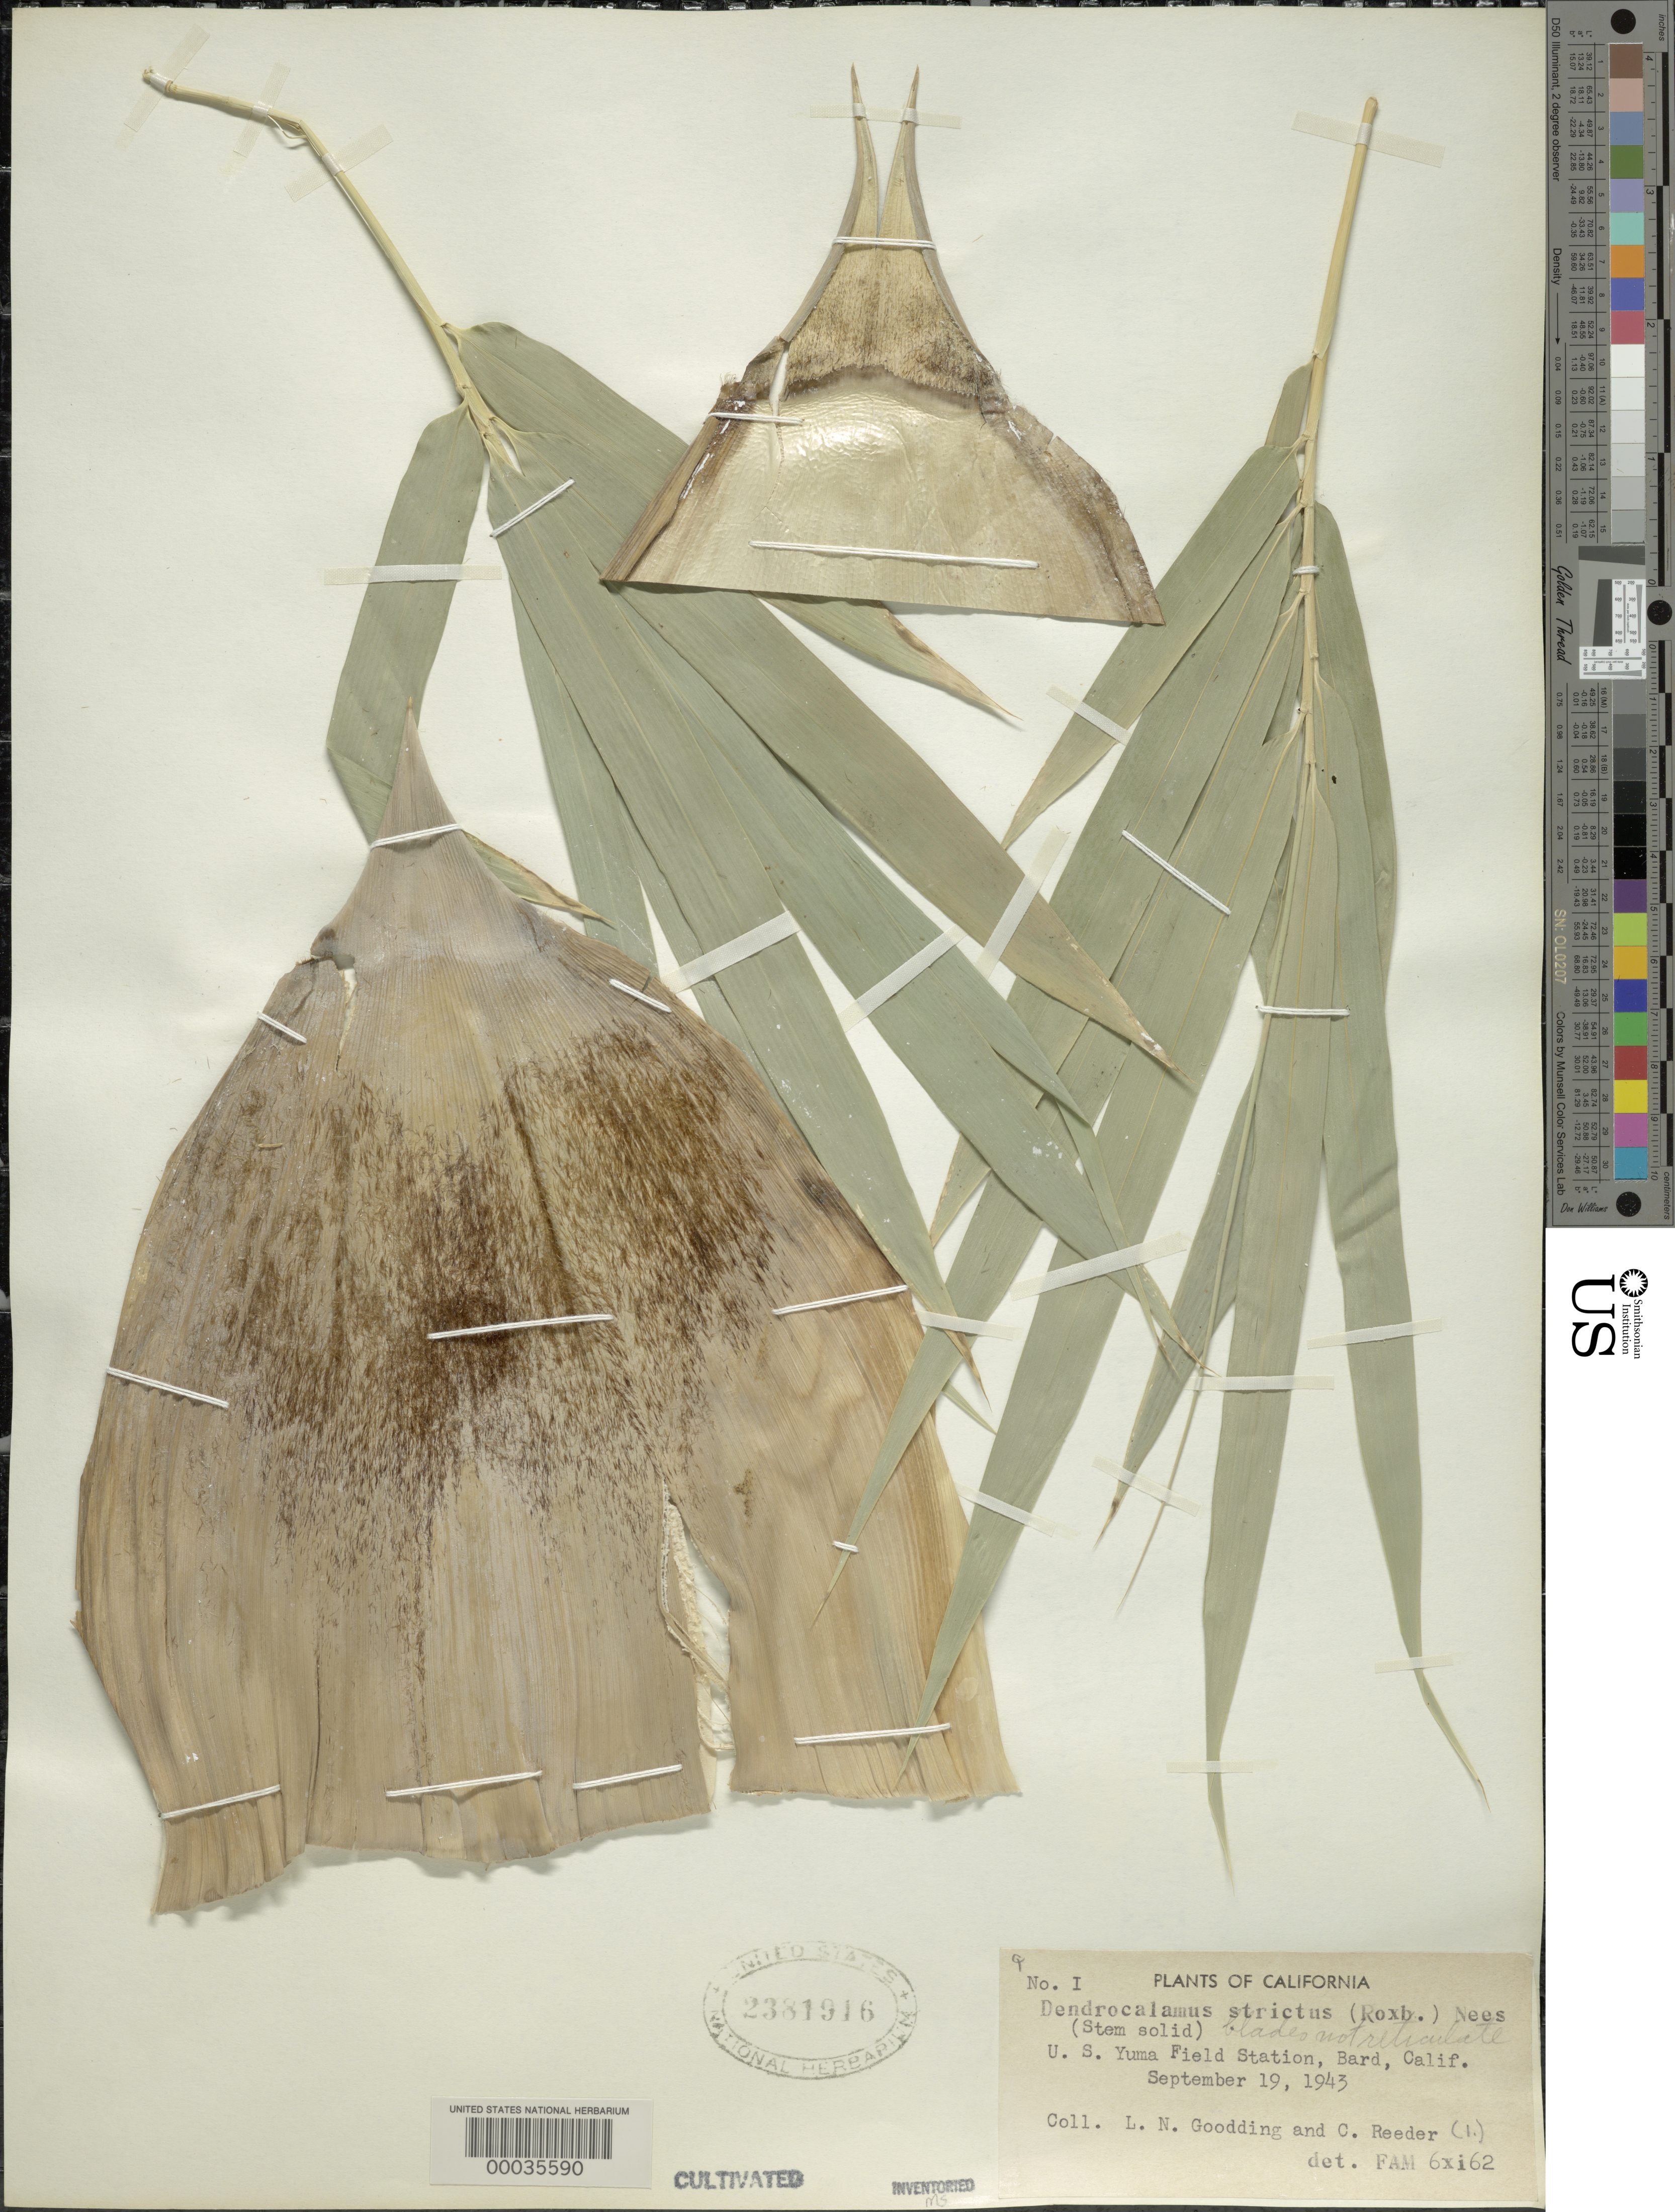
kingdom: Plantae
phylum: Tracheophyta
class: Liliopsida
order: Poales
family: Poaceae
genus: Dendrocalamus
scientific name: Dendrocalamus strictus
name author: (Roxb.) Nees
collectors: L. N. Goodding & C. G. Reeder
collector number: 1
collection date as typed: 19 Sep 1943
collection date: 1943-09-19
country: United States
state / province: California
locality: U.s. yuma field station-bard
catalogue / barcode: US 2381916